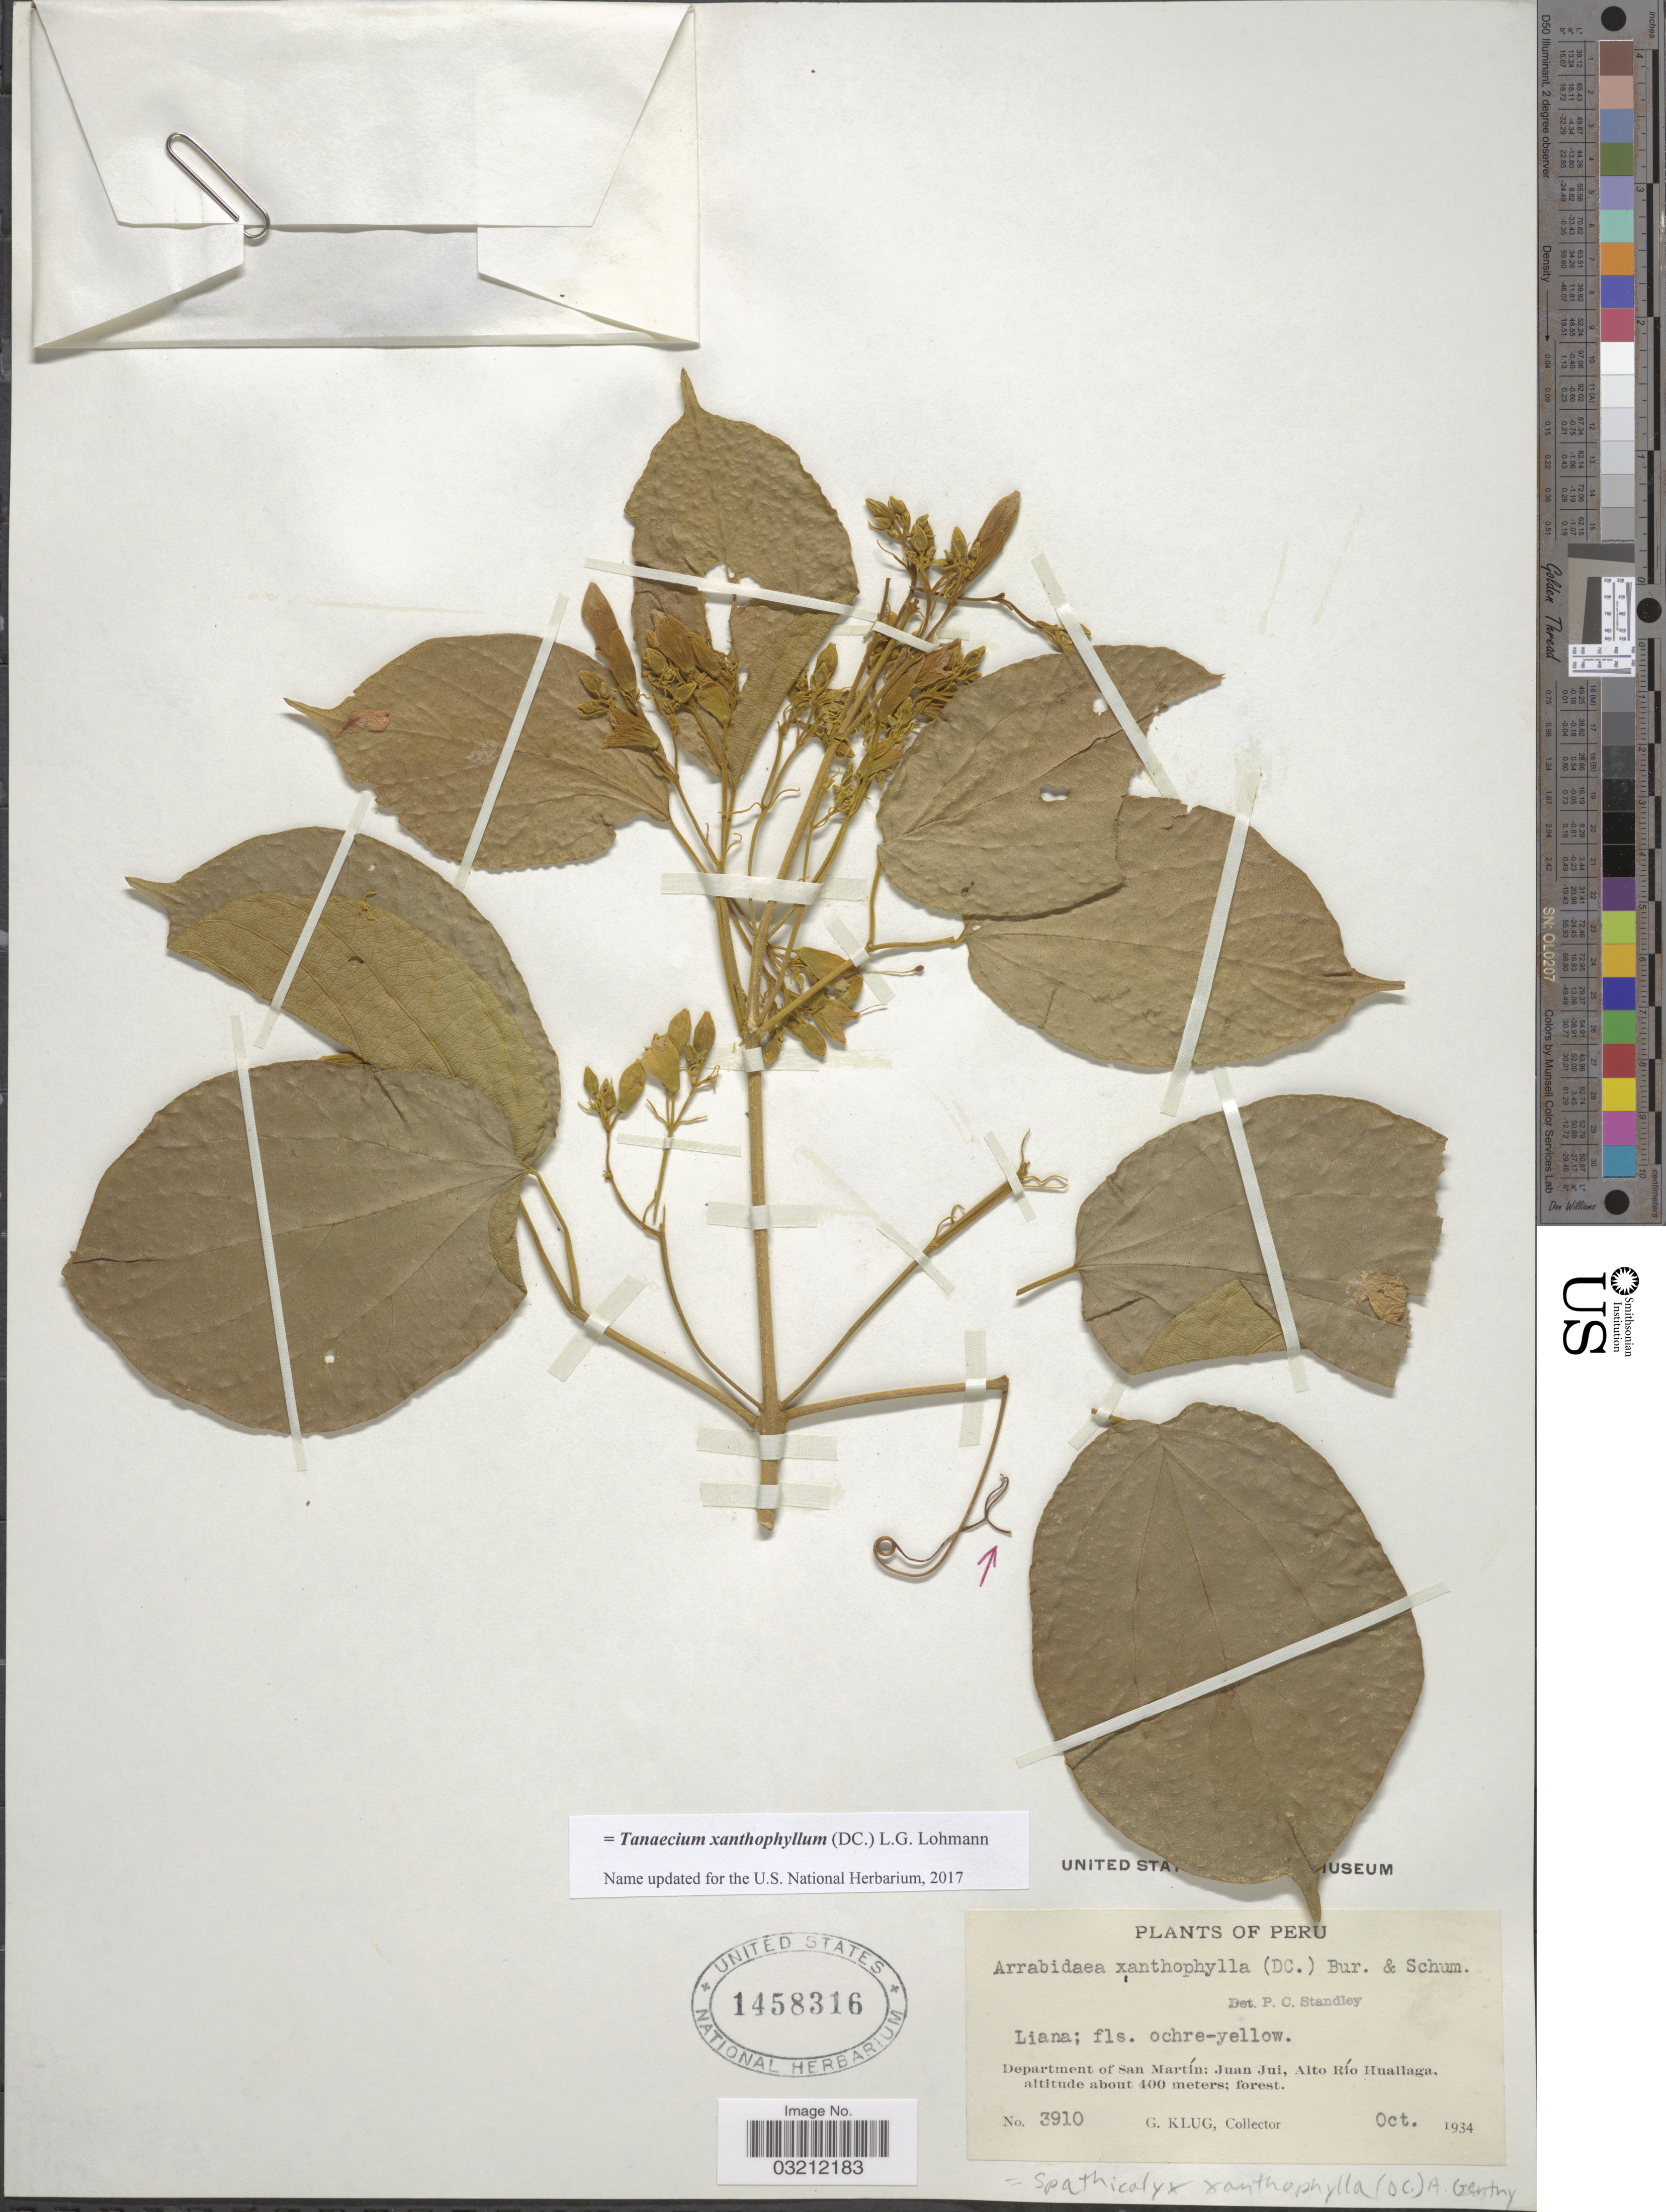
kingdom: Plantae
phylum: Tracheophyta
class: Magnoliopsida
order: Lamiales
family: Bignoniaceae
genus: Tanaecium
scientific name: Tanaecium xanthophyllum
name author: (DC.) L.G. Lohmann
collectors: G. Klug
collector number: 3910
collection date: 1934-10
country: Peru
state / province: San Martín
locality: Department of San Martín: Juan Jui, Alto Río Huallaga.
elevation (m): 400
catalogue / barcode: US 1458316